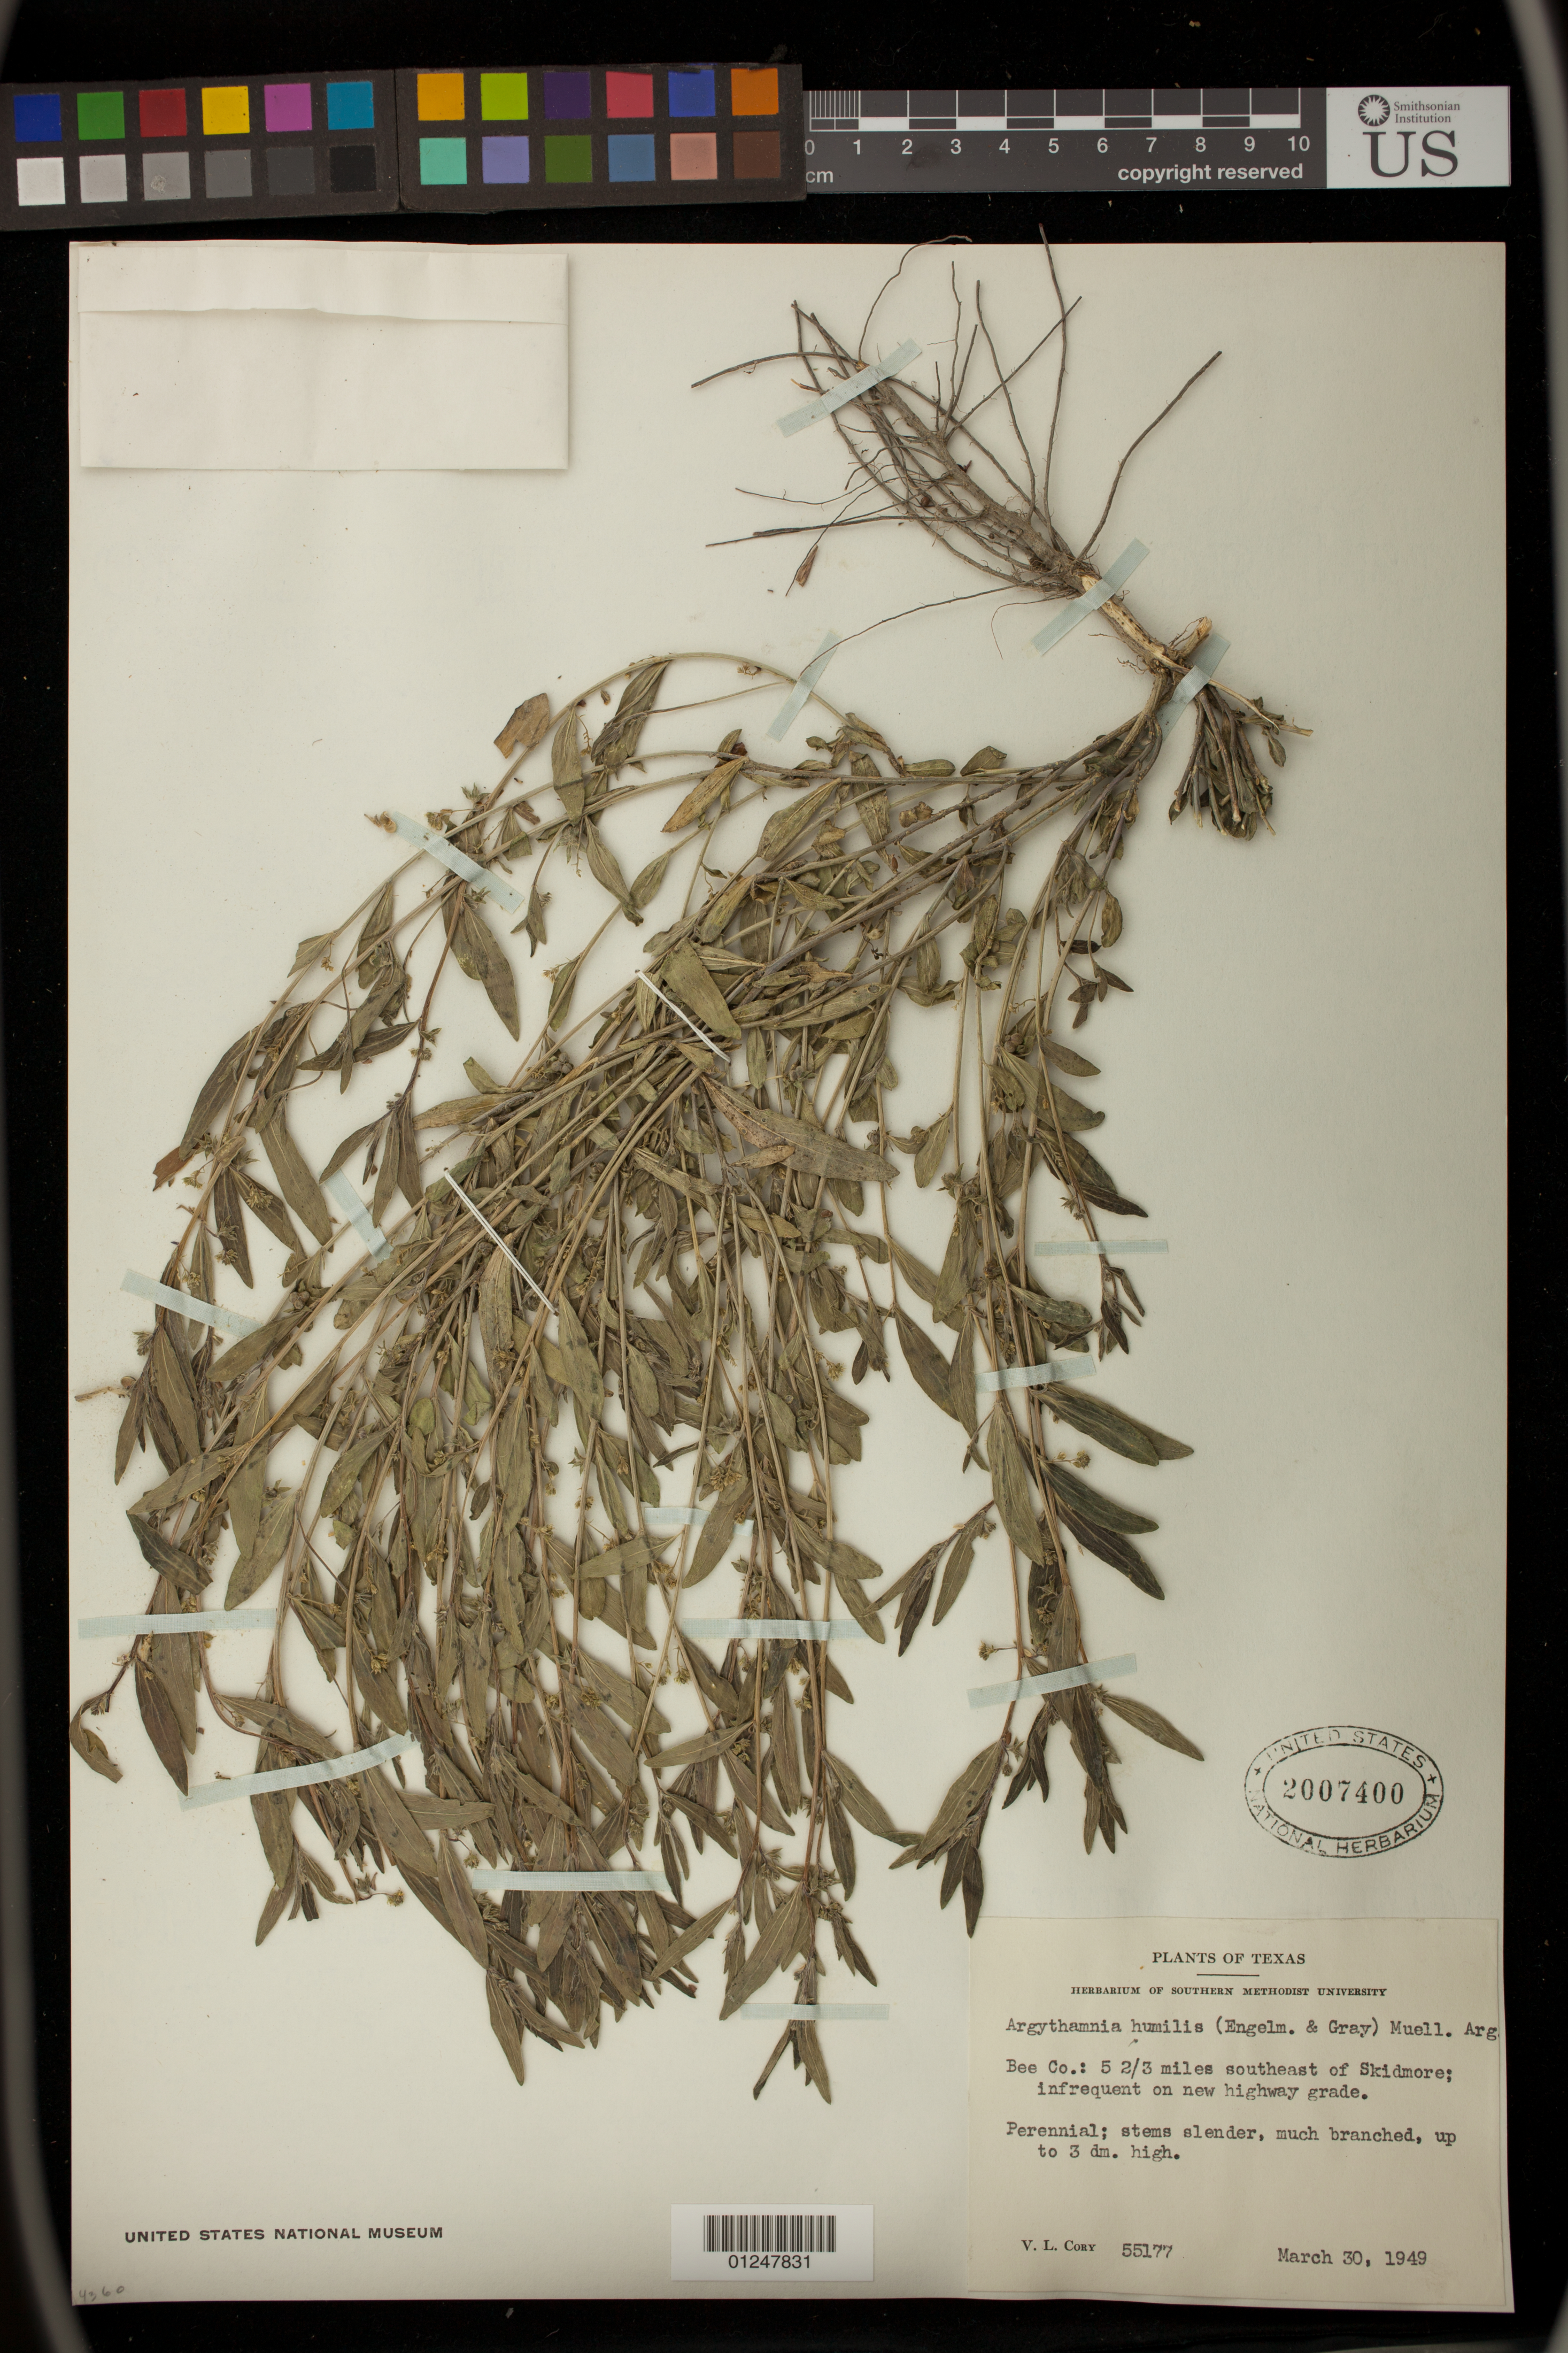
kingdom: Plantae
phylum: Tracheophyta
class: Magnoliopsida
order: Malpighiales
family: Euphorbiaceae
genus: Argythamnia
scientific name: Argythamnia humilis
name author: (Engelm. & A. Gray) Müll. Arg.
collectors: V. Cory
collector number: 55177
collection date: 1949-03-30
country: United States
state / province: Texas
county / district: Bee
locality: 5 2/3 miles southwest of Skidmore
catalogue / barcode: US 2007400